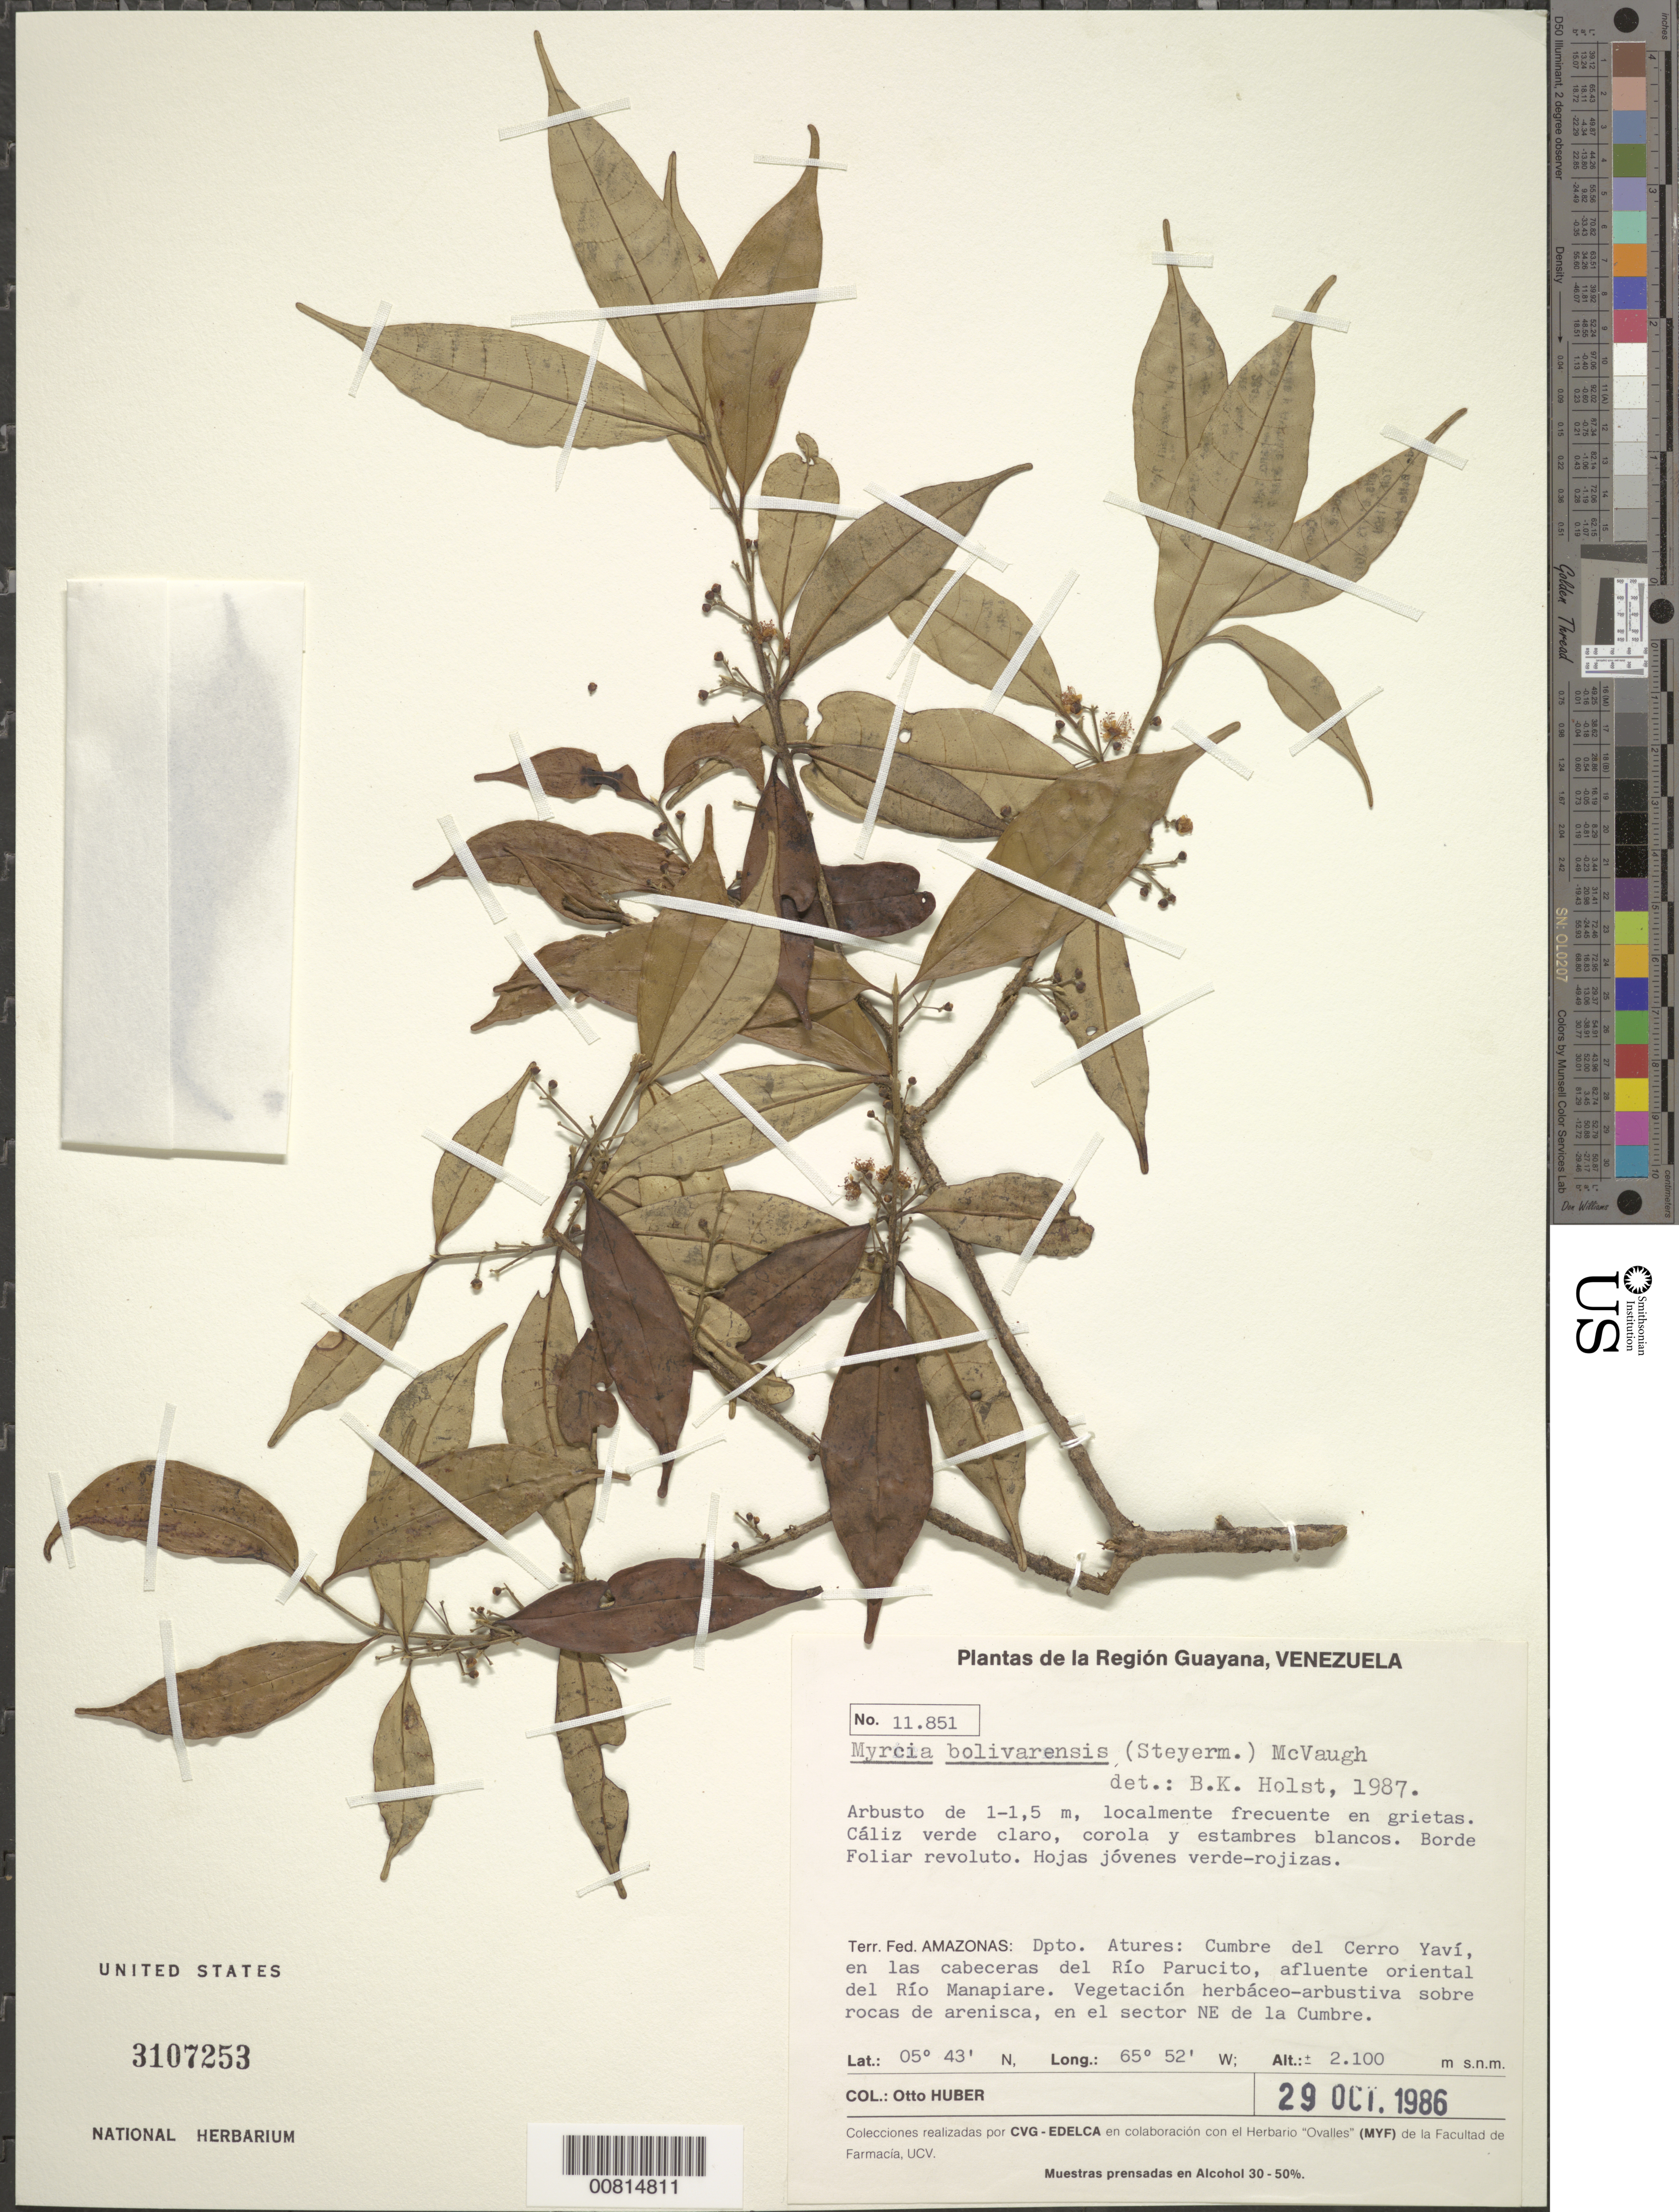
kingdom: Plantae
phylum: Tracheophyta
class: Magnoliopsida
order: Myrtales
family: Myrtaceae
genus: Myrcia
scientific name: Myrcia bolivarensis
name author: (Steyerm.) McVaugh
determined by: Holst, Bruce K.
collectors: O. Huber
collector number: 11851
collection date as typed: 29-Oct-86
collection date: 1986-10-29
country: Venezuela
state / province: Amazonas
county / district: Atures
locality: Cerro Yaví, Río Parucito (affl. Río Manapiare)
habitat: Vegetación herbaceo-arbustiva sobre rocas de arensica, en grietas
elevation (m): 2100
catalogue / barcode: US 3107253